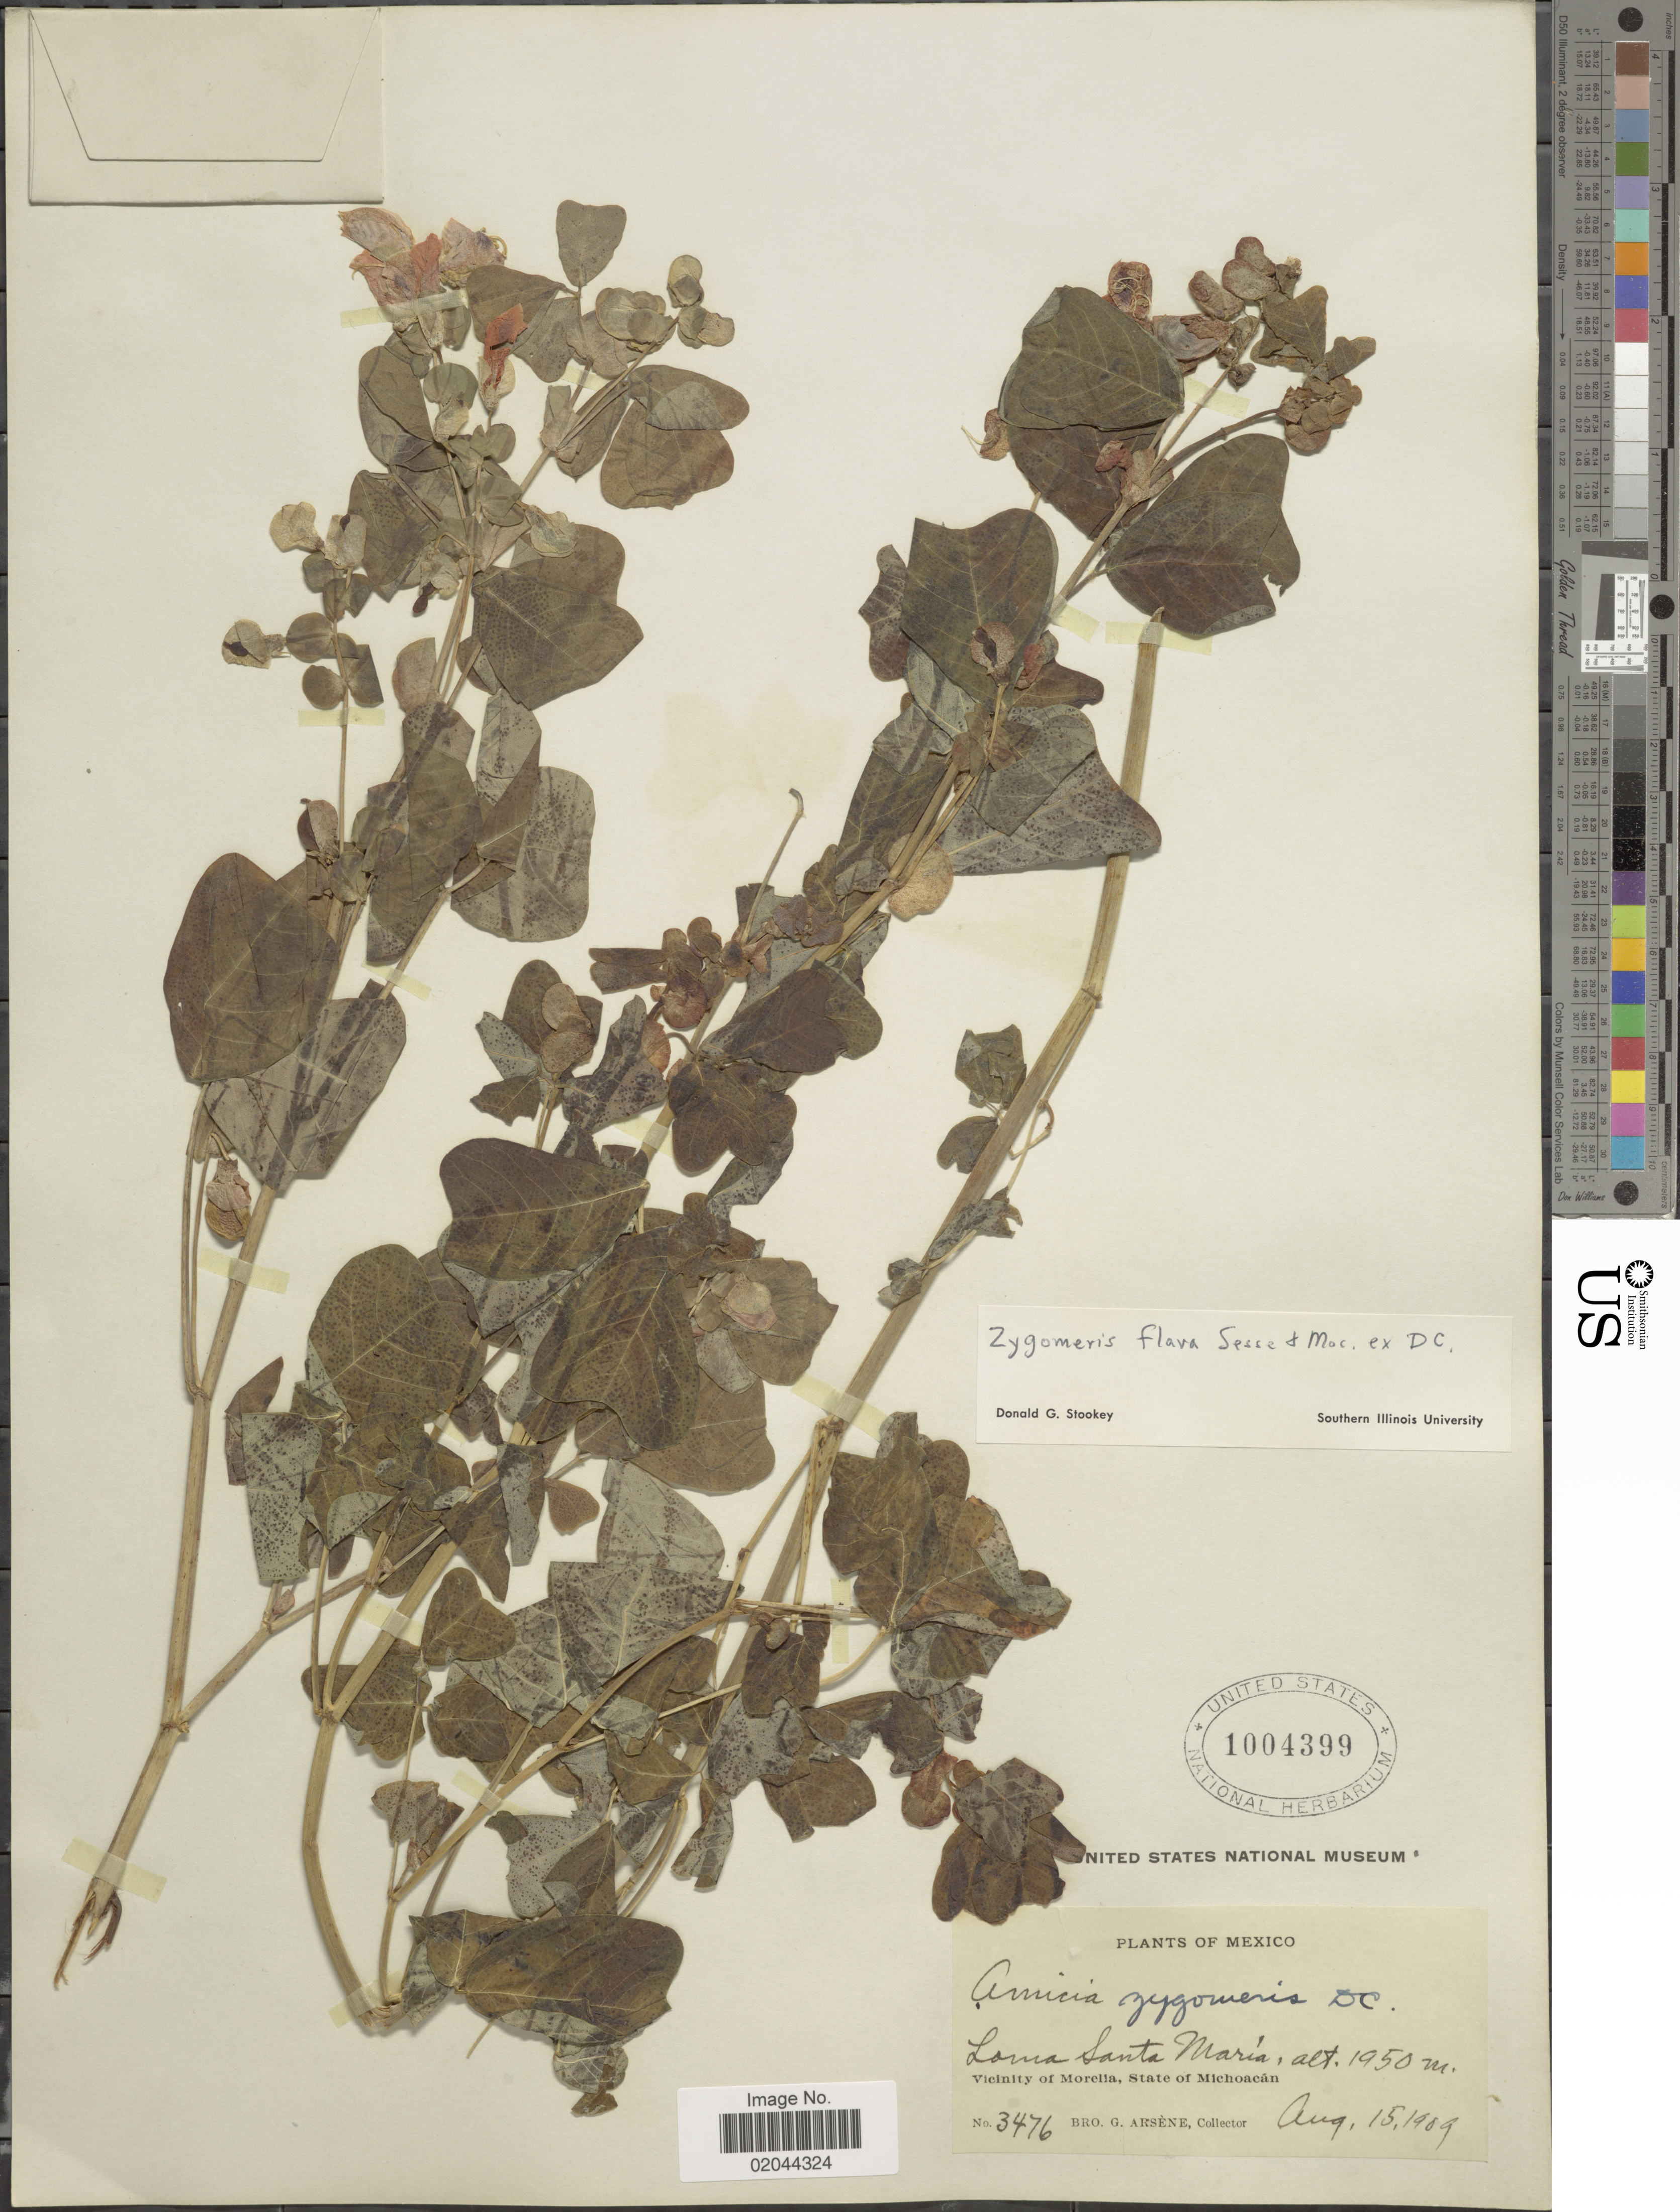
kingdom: Plantae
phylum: Tracheophyta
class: Magnoliopsida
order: Fabales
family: Fabaceae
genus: Amicia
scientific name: Amicia zygomeris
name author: DC.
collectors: Bro. G. Arsène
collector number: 3476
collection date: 1909-08-15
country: Mexico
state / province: Michoacán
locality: Loma Santa María, Vicinity of Morelia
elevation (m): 1950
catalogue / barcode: US 1004399